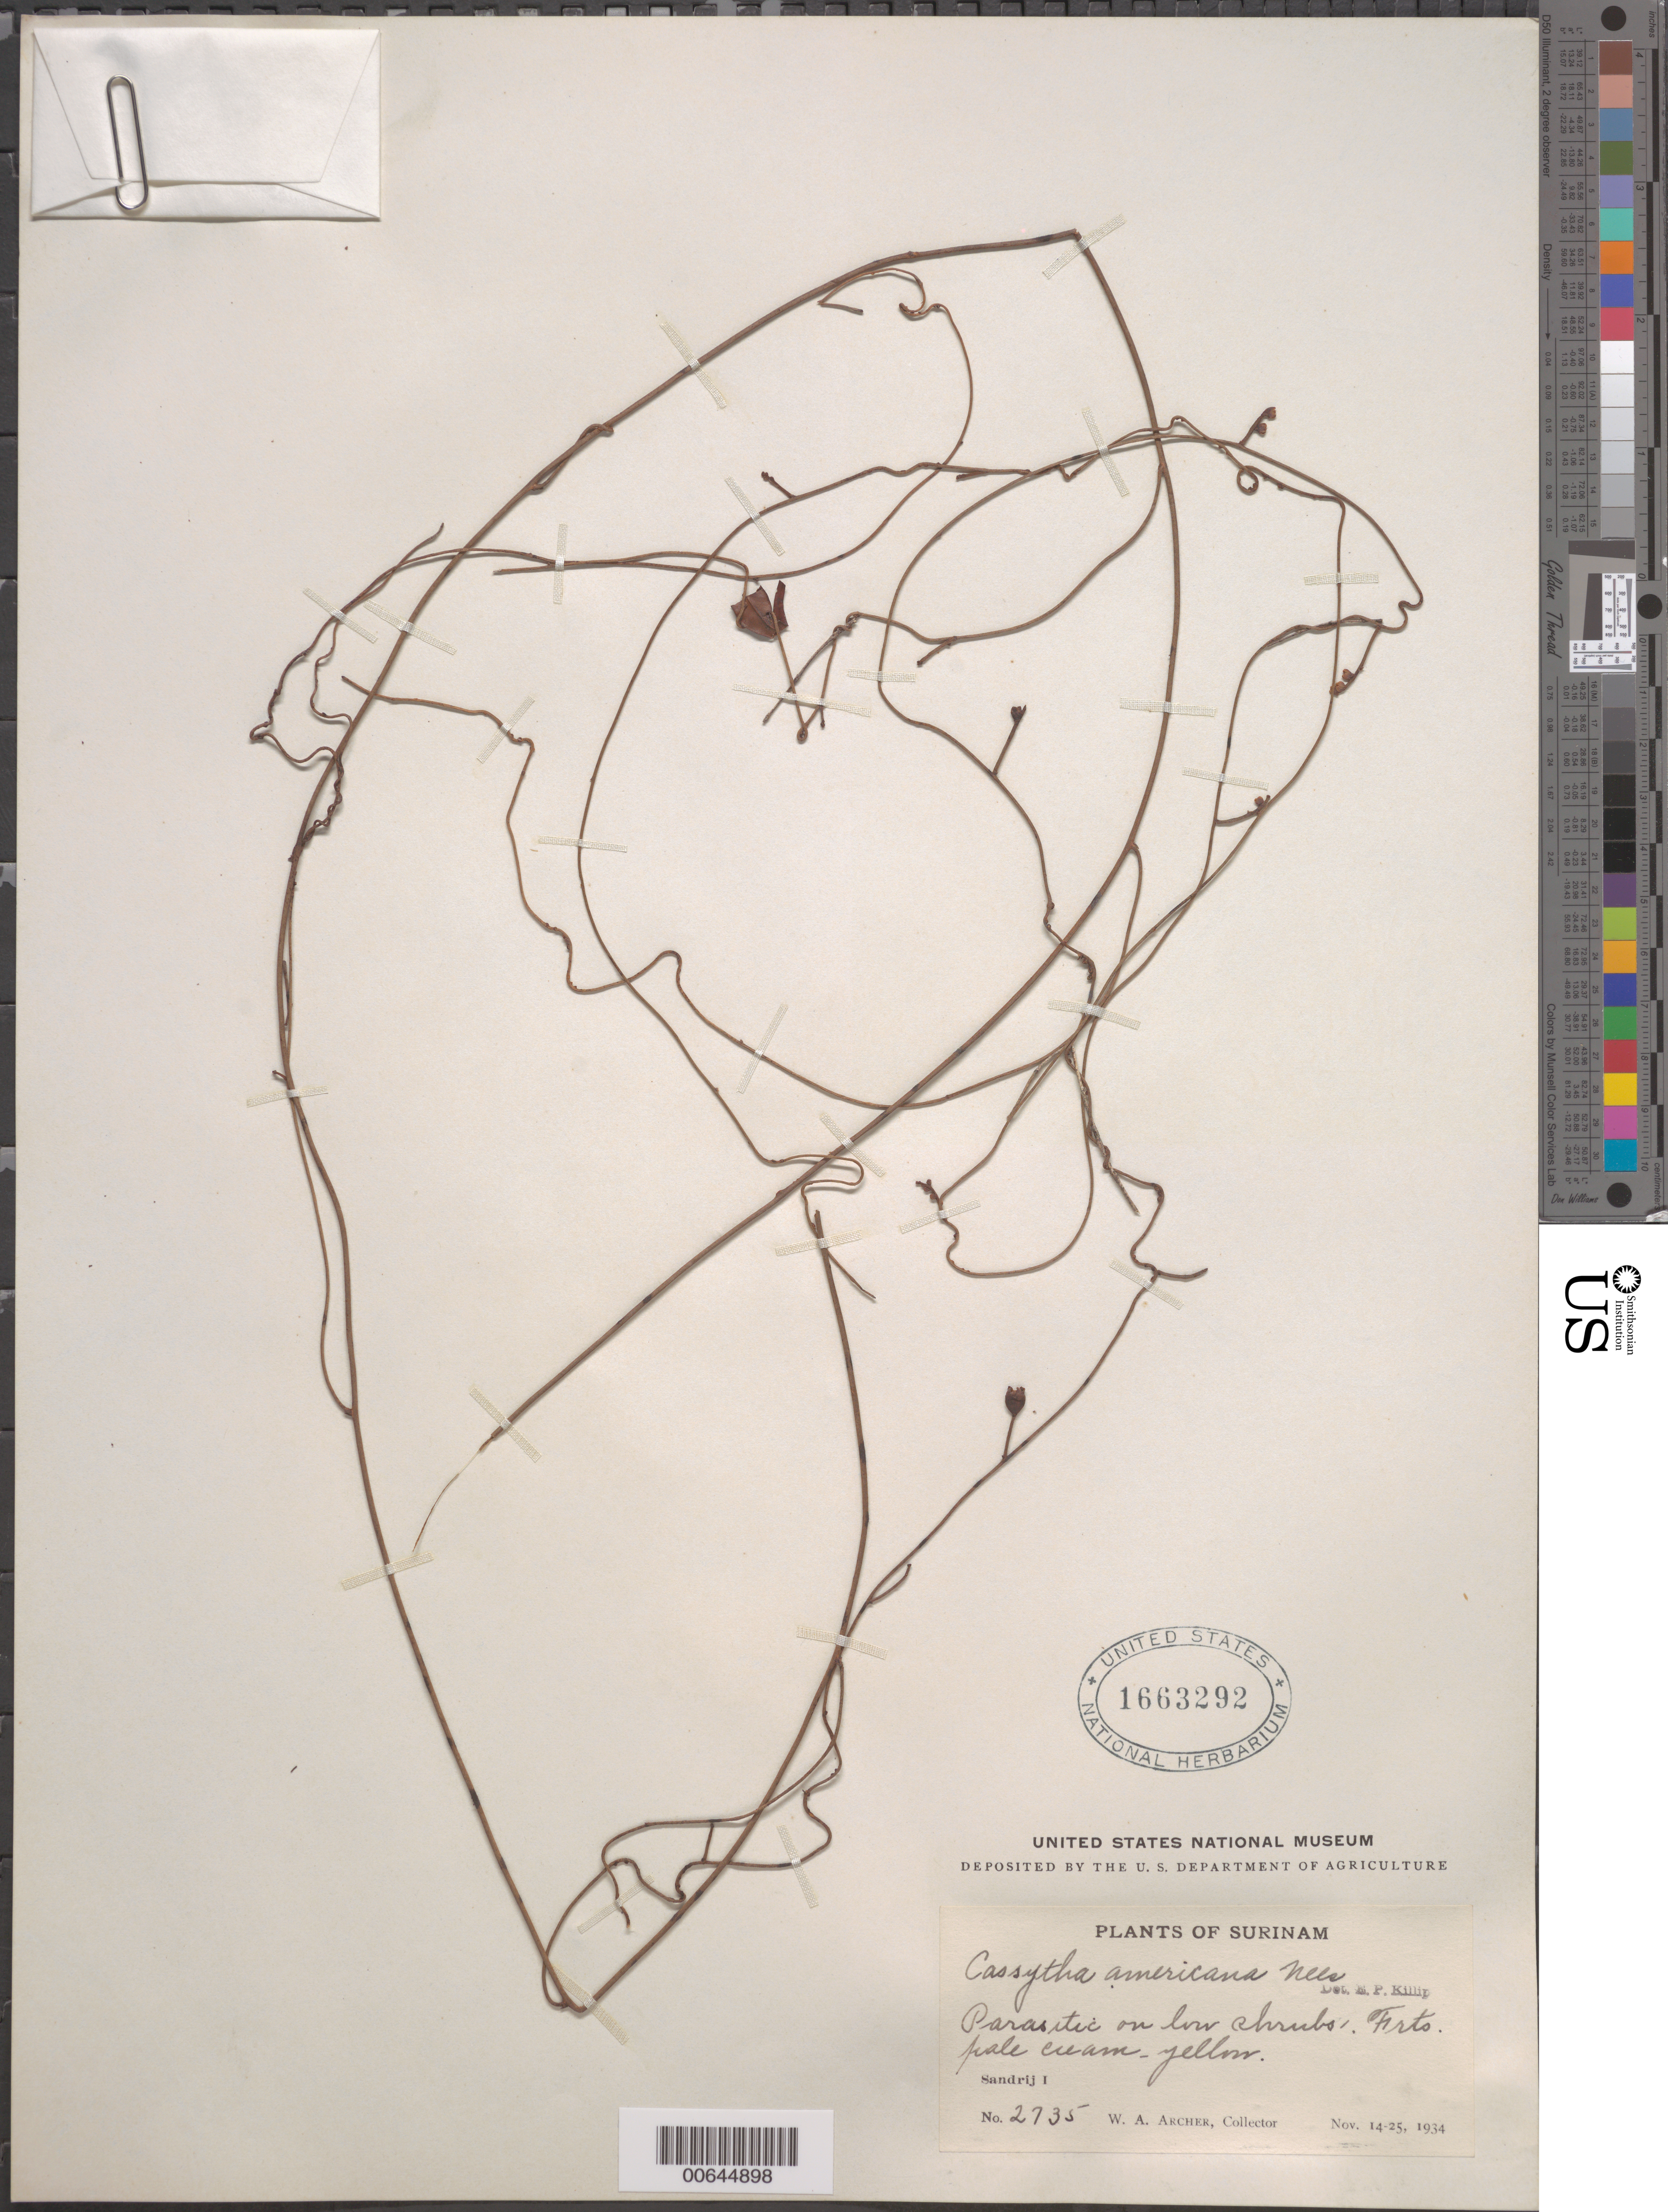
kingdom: Plantae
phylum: Tracheophyta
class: Magnoliopsida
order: Laurales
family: Lauraceae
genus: Cassytha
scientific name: Cassytha americana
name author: Nees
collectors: W. A. Archer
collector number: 2735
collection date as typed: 14-Nov-34 to 25-Nov-34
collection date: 1934-11-14/1934-11-25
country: Suriname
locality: Zanderij I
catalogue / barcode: US 1663292